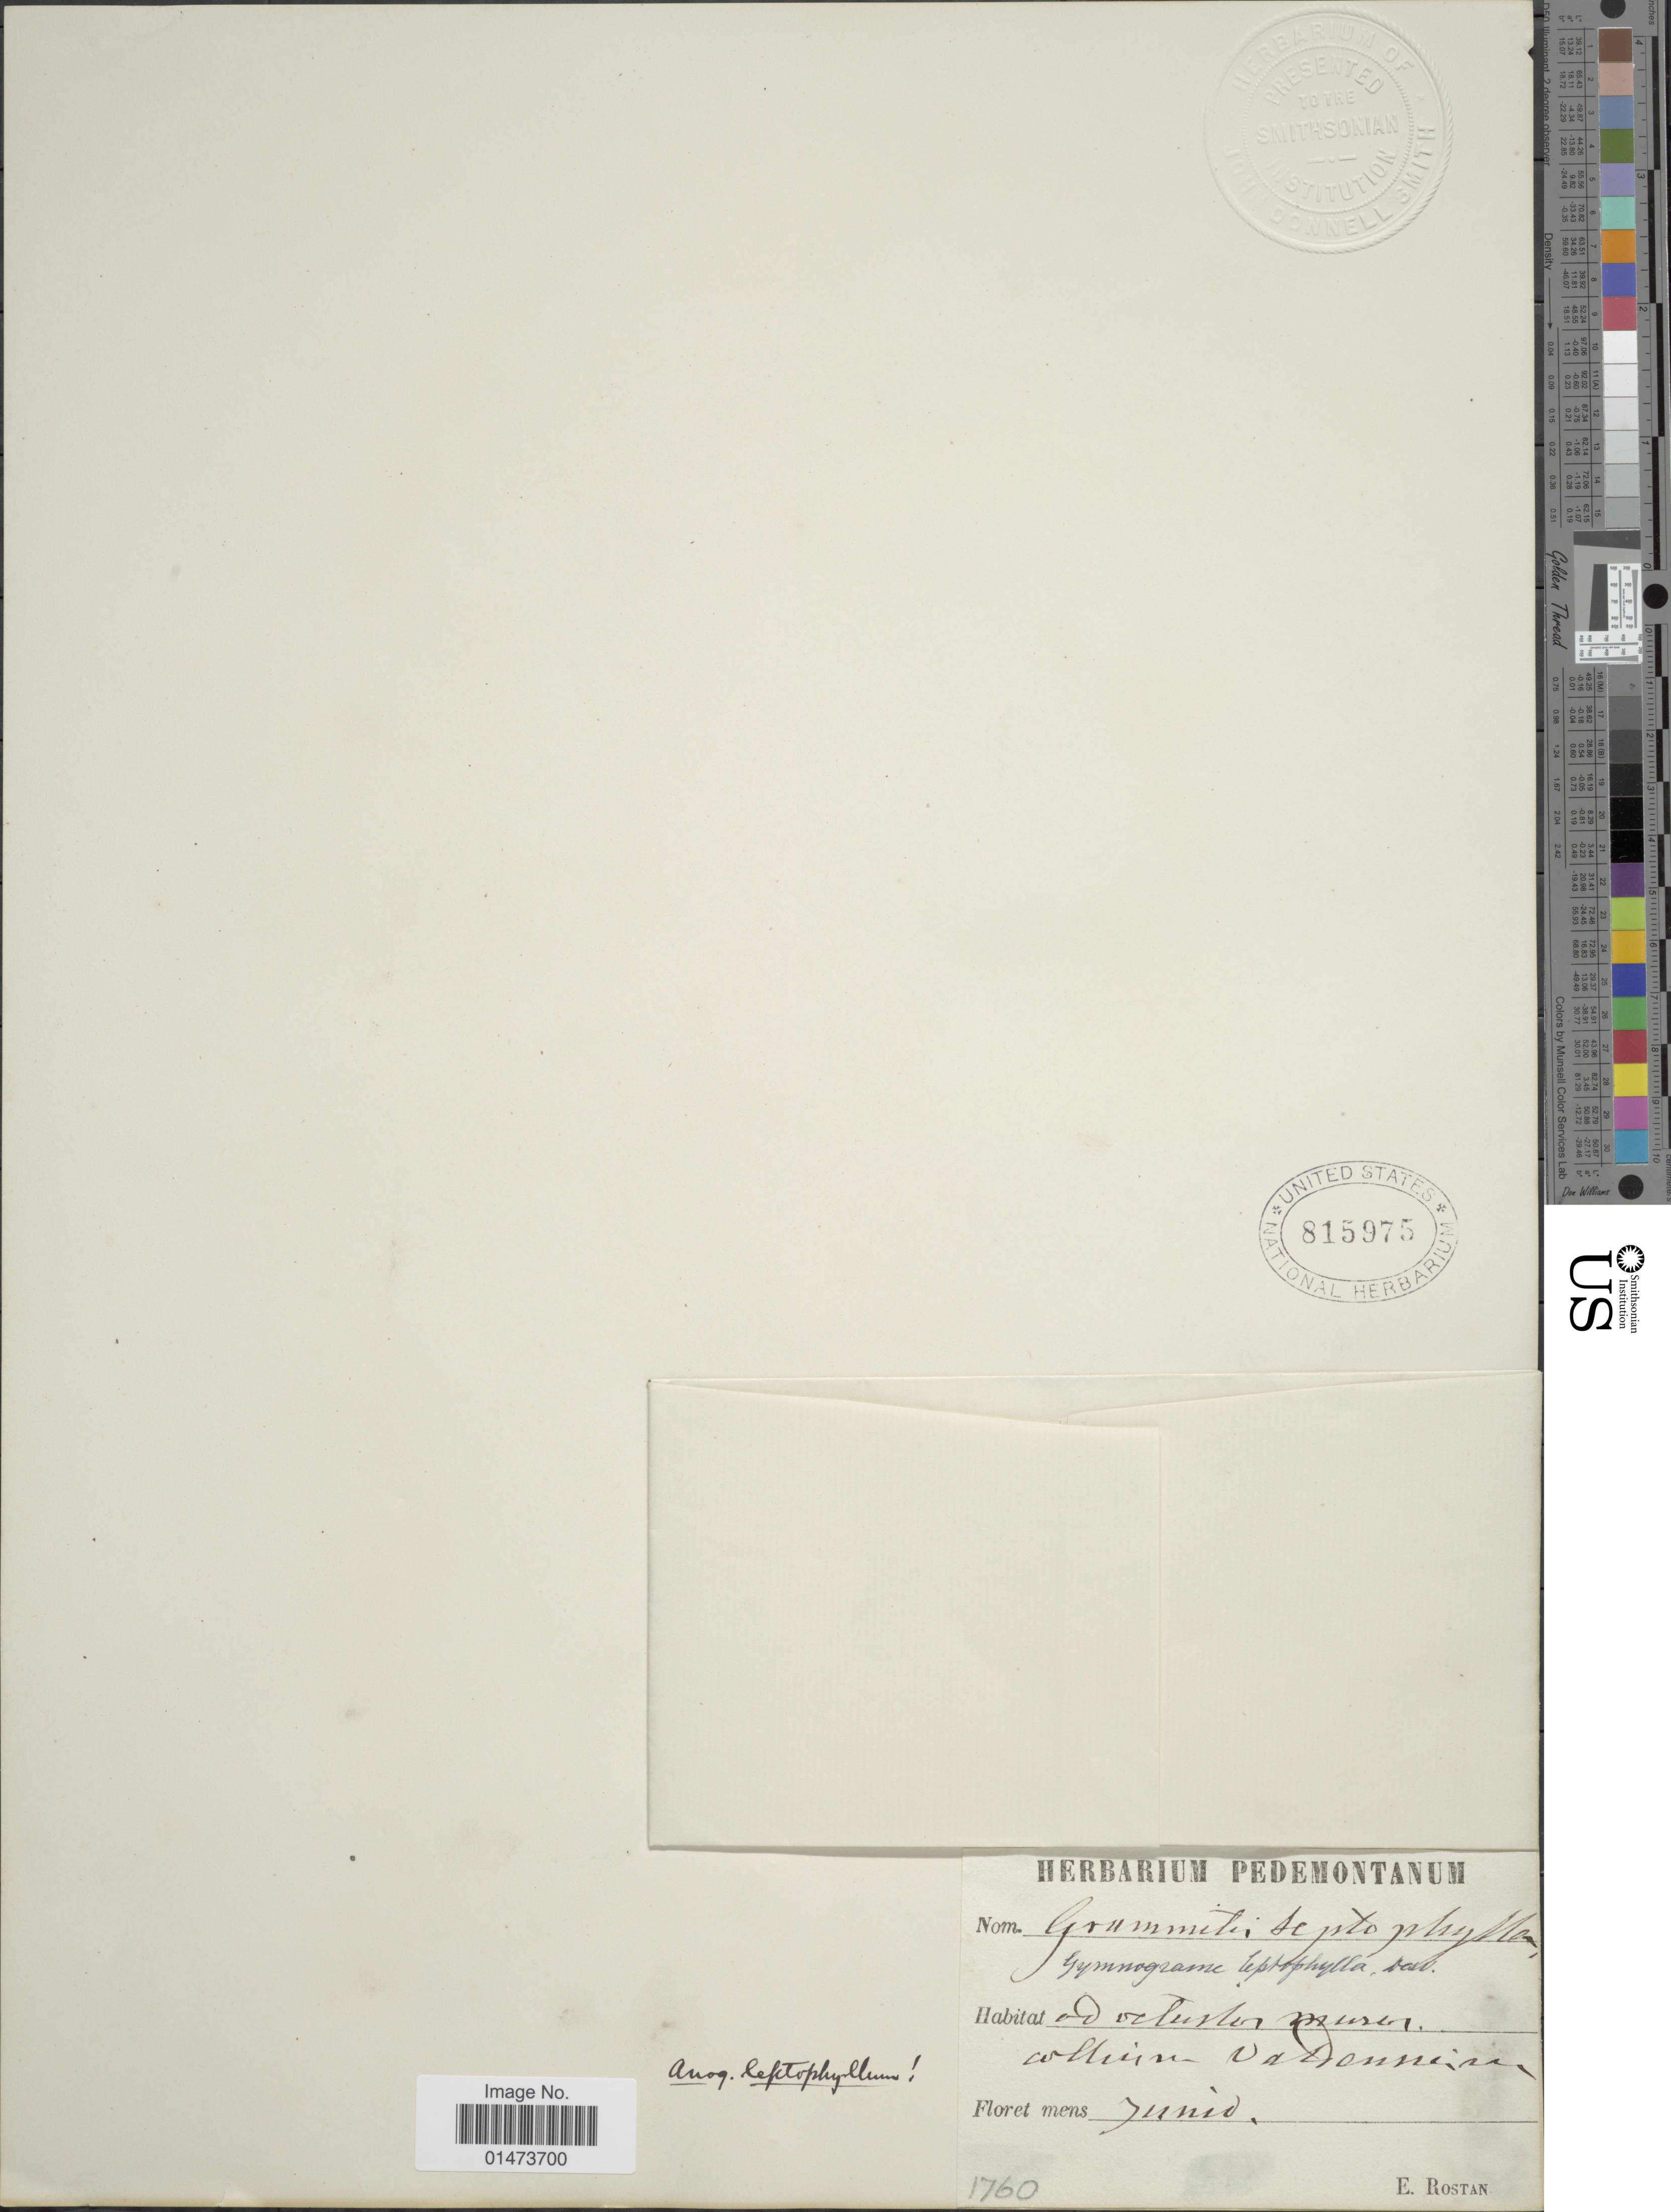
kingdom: Plantae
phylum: Tracheophyta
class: Polypodiopsida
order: Polypodiales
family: Pteridaceae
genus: Anogramma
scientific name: Anogramma leptophylla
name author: (L.) Link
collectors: E. Rostan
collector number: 1760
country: Italy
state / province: Piedmont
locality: Od oclustor musur collium va Donnian. [interpreted]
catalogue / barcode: US 815975